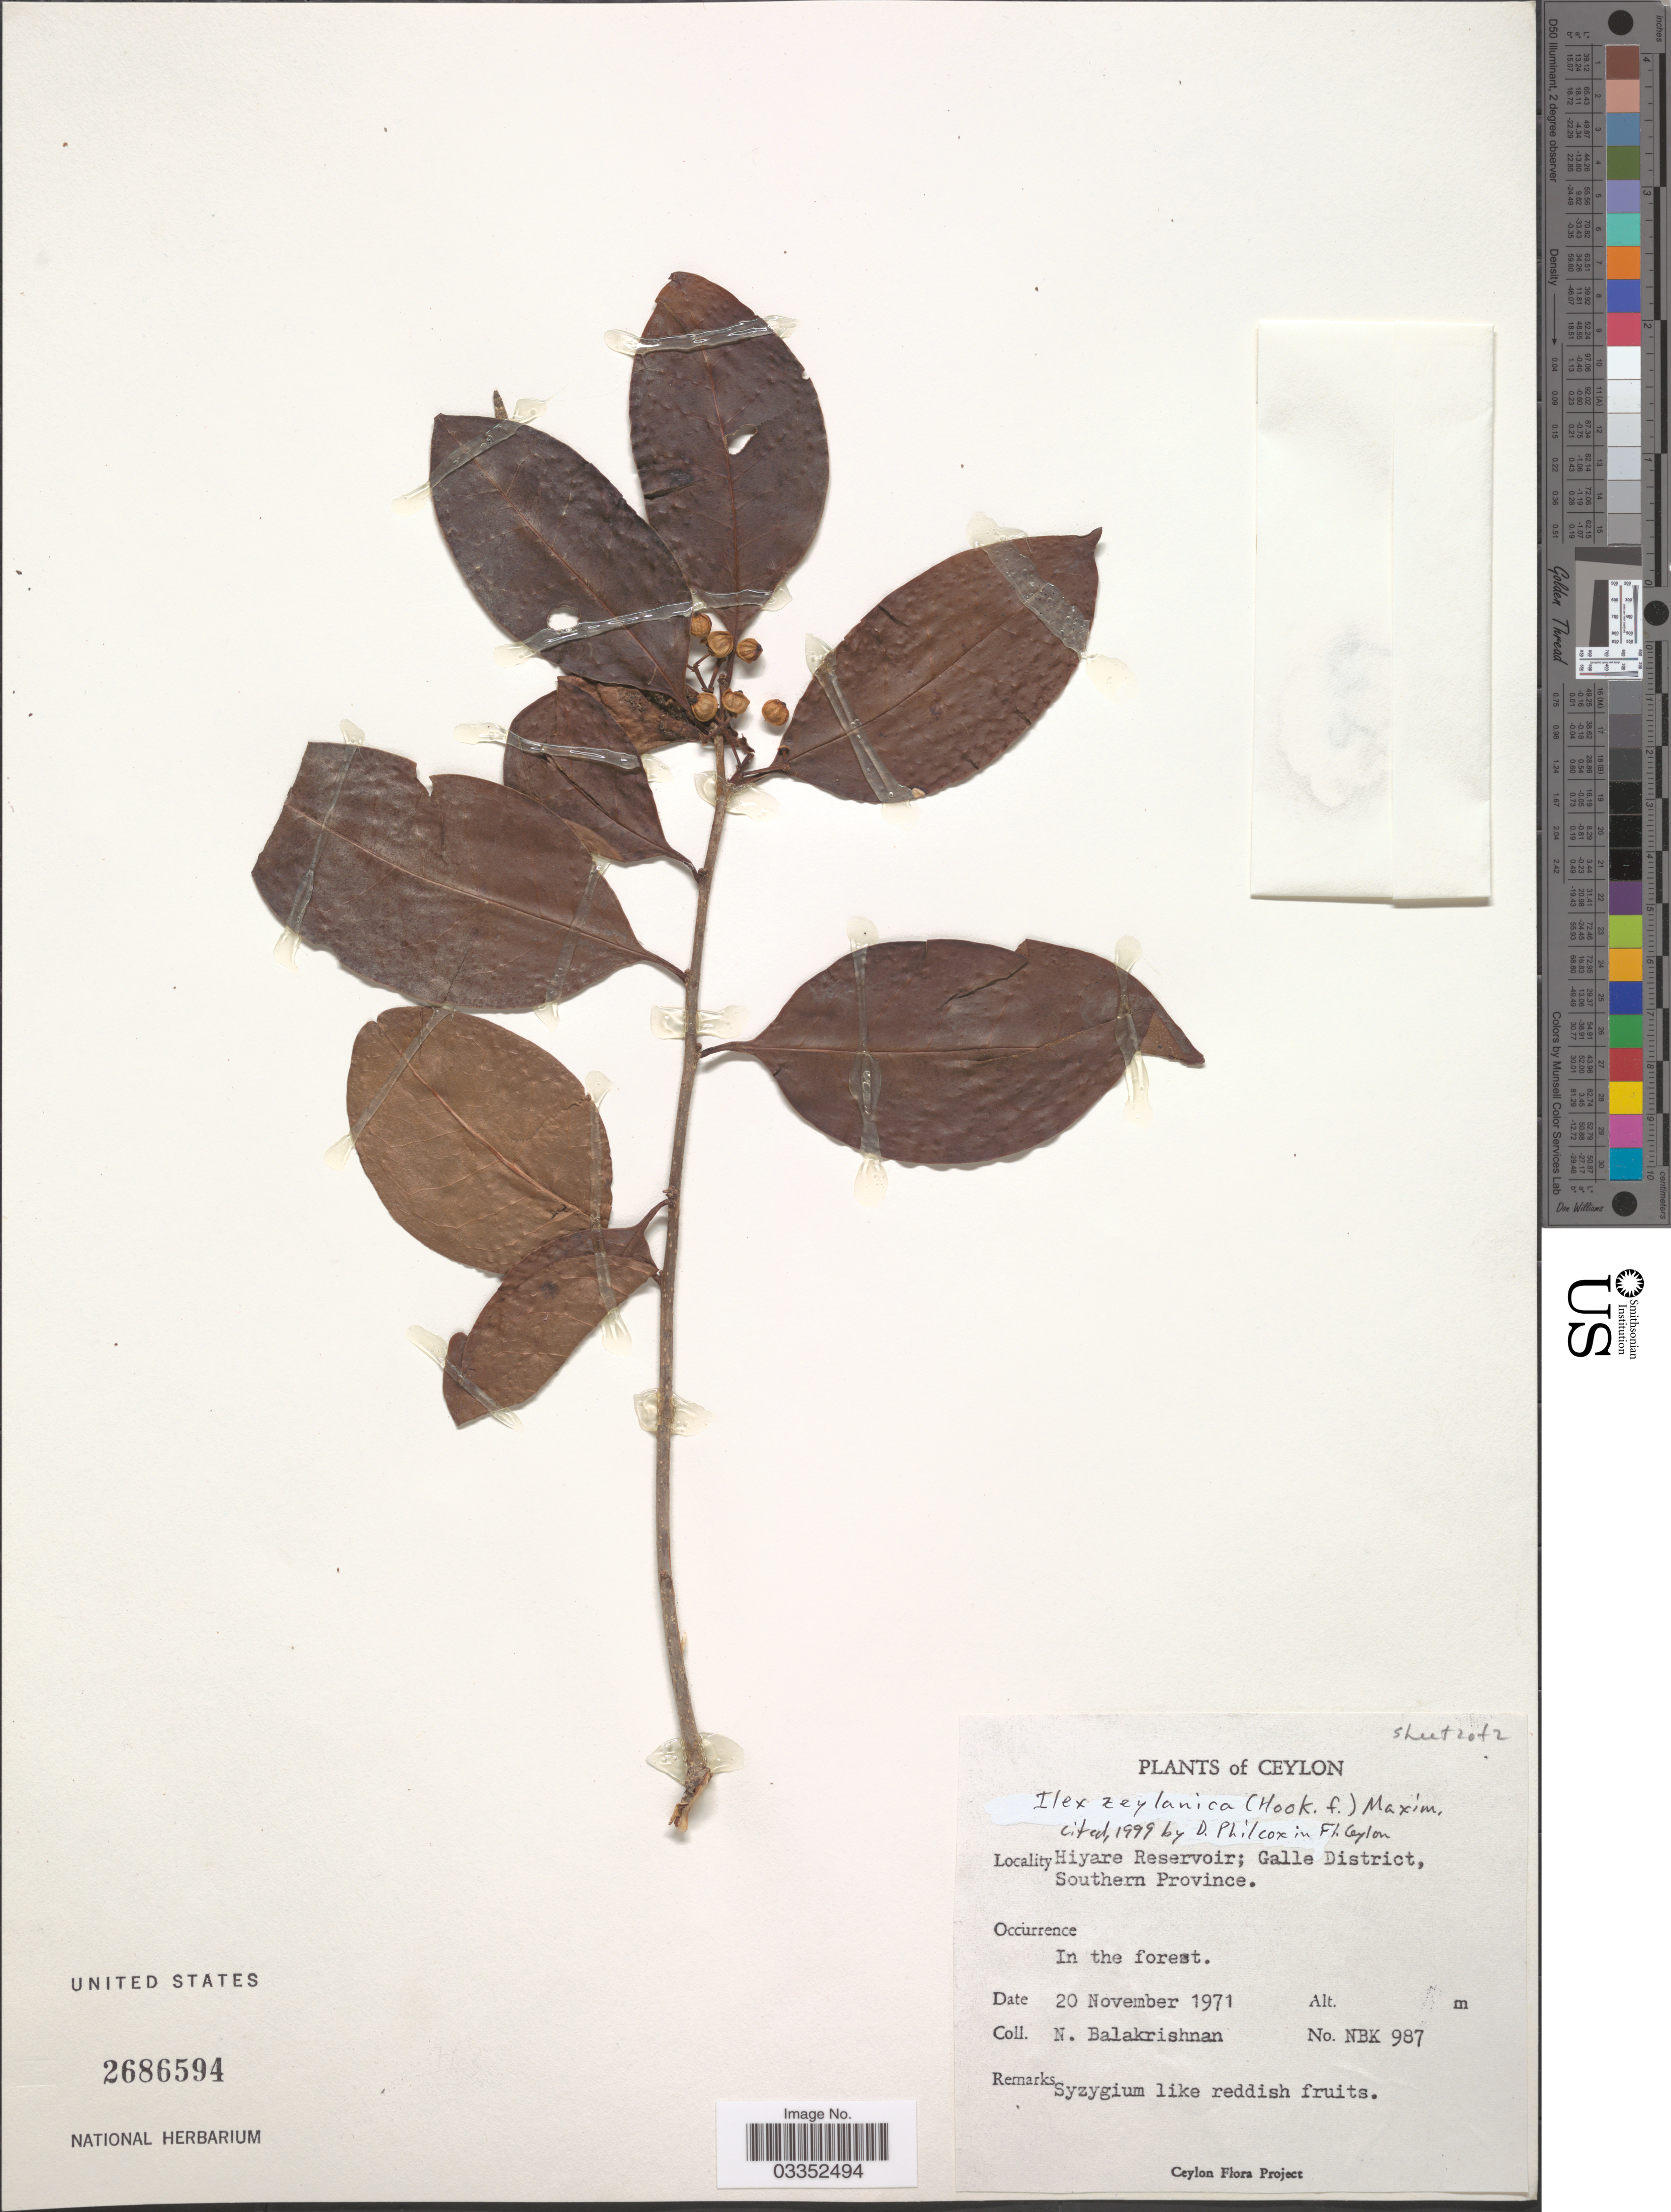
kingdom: Plantae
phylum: Tracheophyta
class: Magnoliopsida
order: Aquifoliales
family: Aquifoliaceae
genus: Ilex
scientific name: Ilex zeylanica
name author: (Hook. f.) Maxim.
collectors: N. Balakrishnan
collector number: NBK987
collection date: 1971-11-20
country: Sri Lanka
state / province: Southern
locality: Ceylon, Hiyare Reservoir; Galle District.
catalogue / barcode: US 2686594